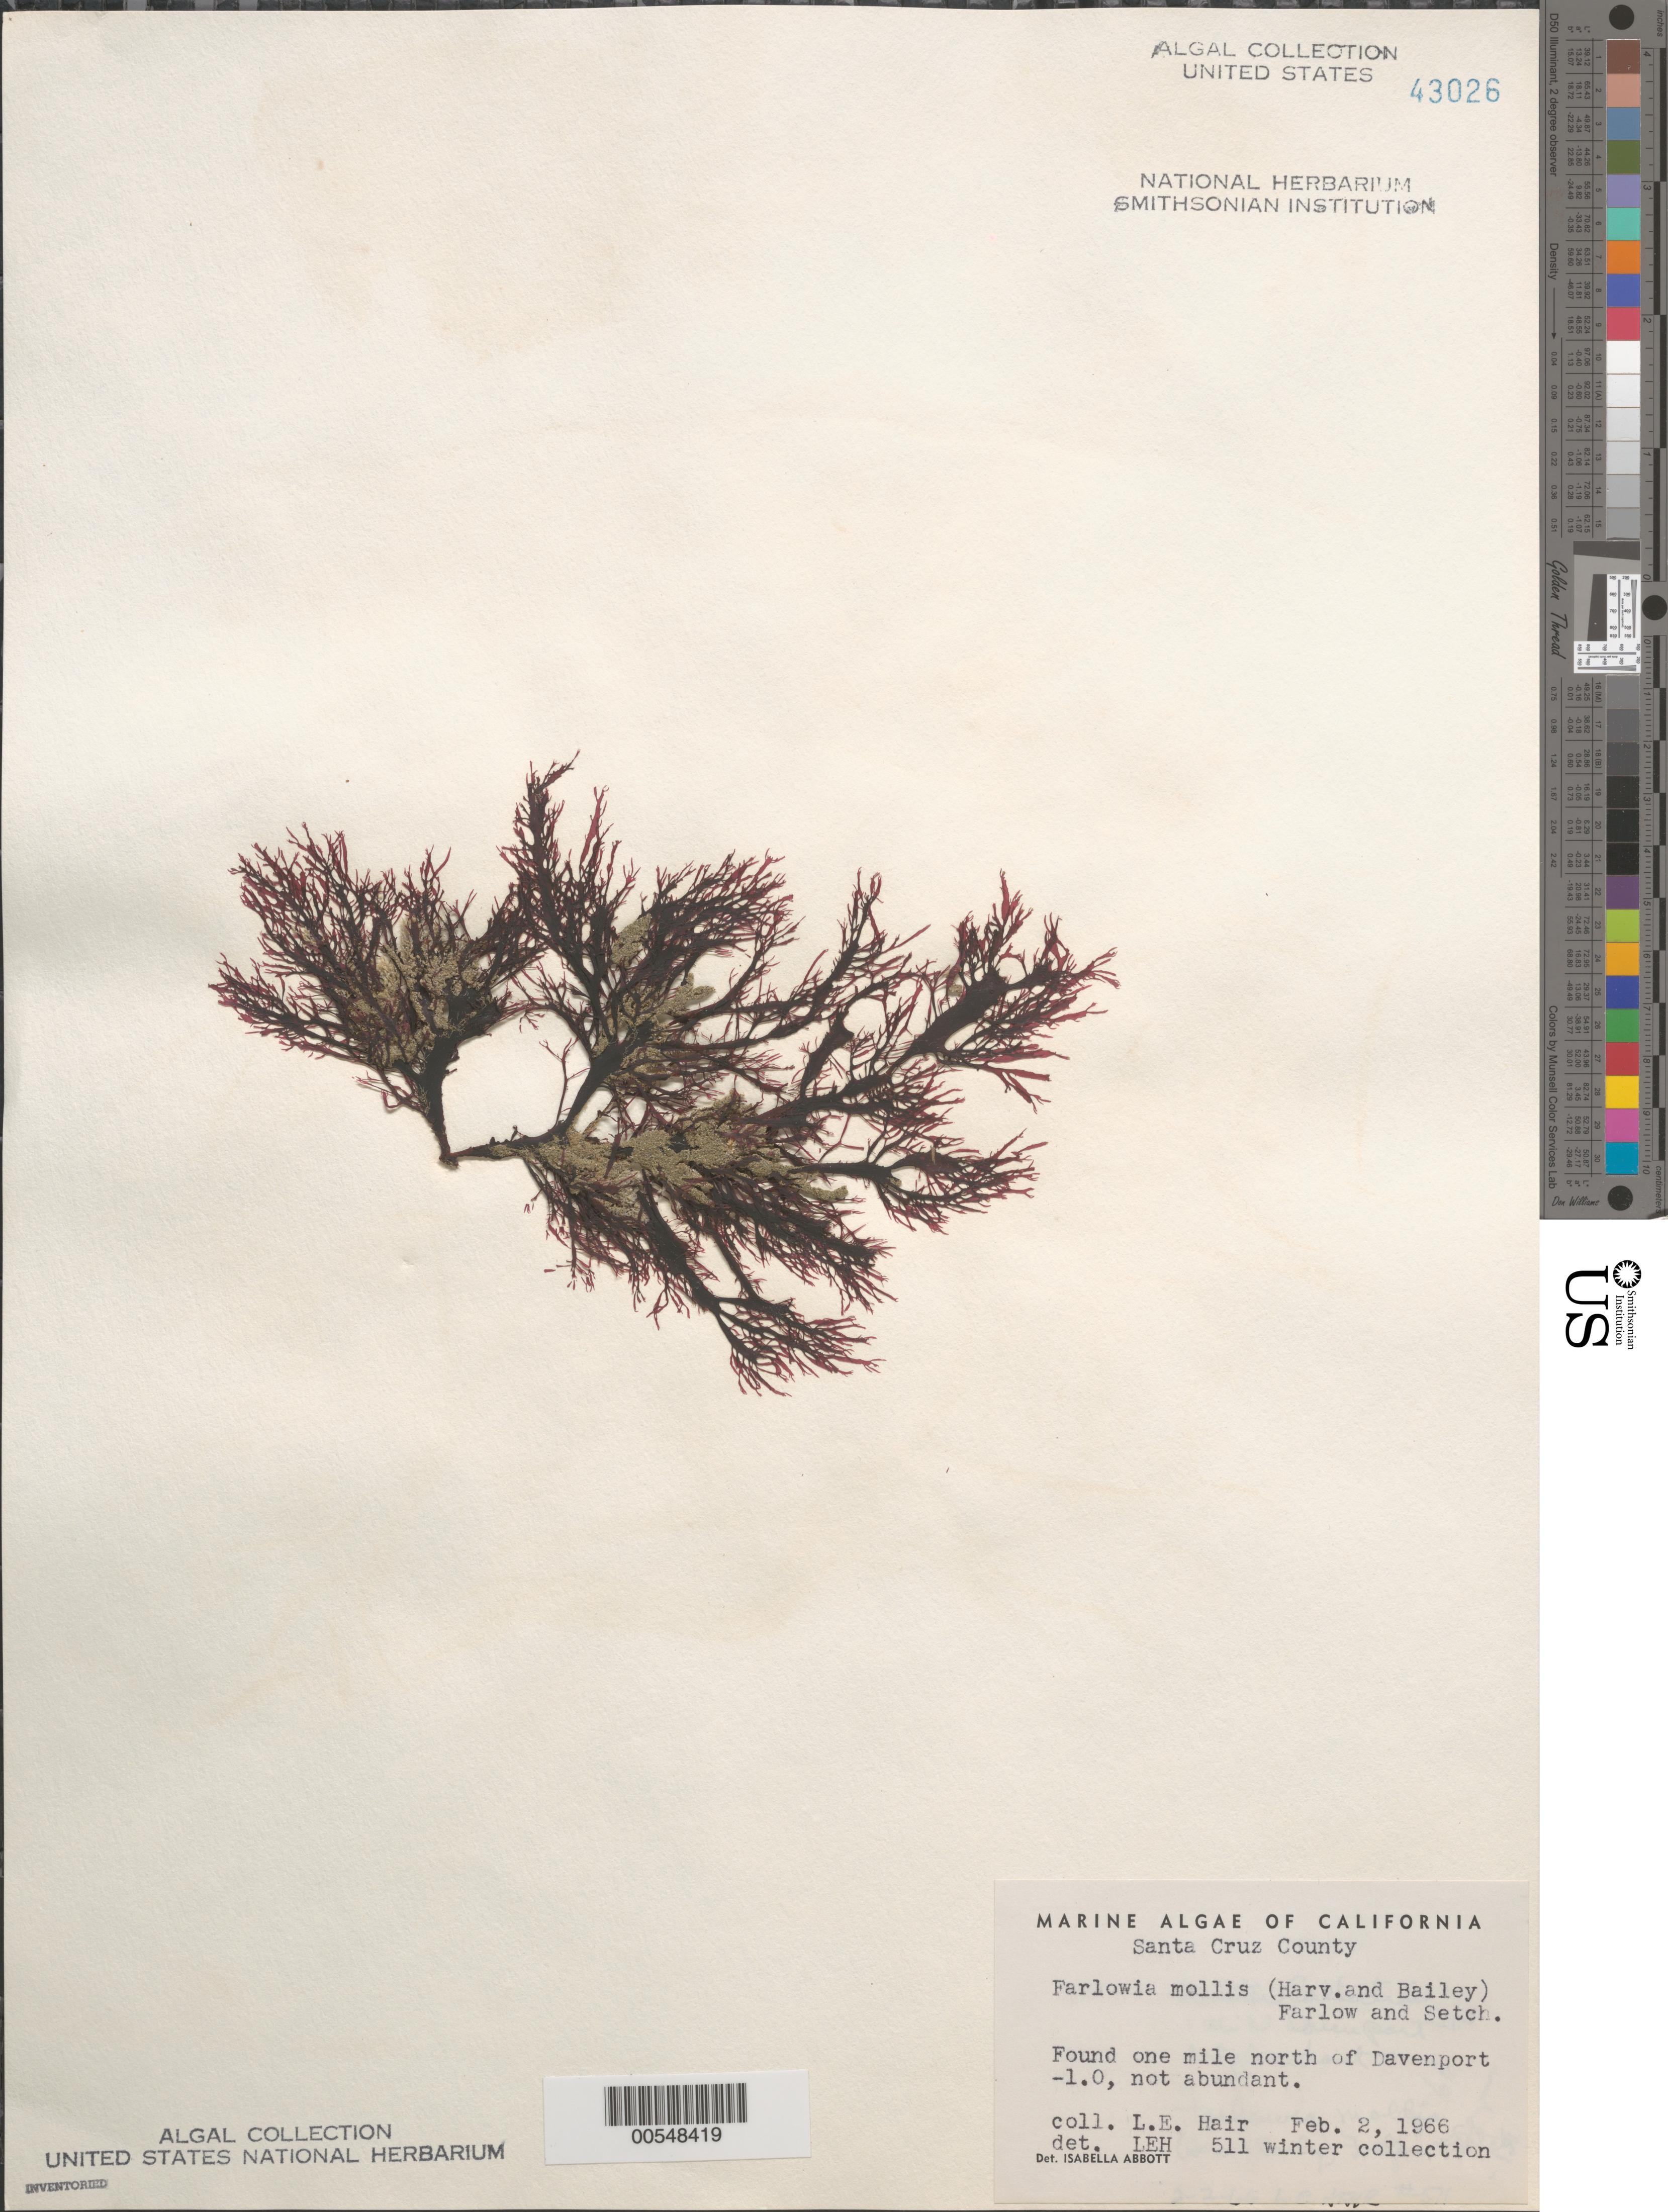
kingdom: Plantae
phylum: Rhodophyta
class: Florideophyceae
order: Gigartinales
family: Dumontiaceae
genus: Farlowia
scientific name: Farlowia mollis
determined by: Hair, L. E.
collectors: L. Hair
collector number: Leh 511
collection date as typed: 02 Feb 1966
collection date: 1966-02-02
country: United States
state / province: California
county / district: Santa Cruz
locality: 1 mile north of Davenport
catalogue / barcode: US 43026